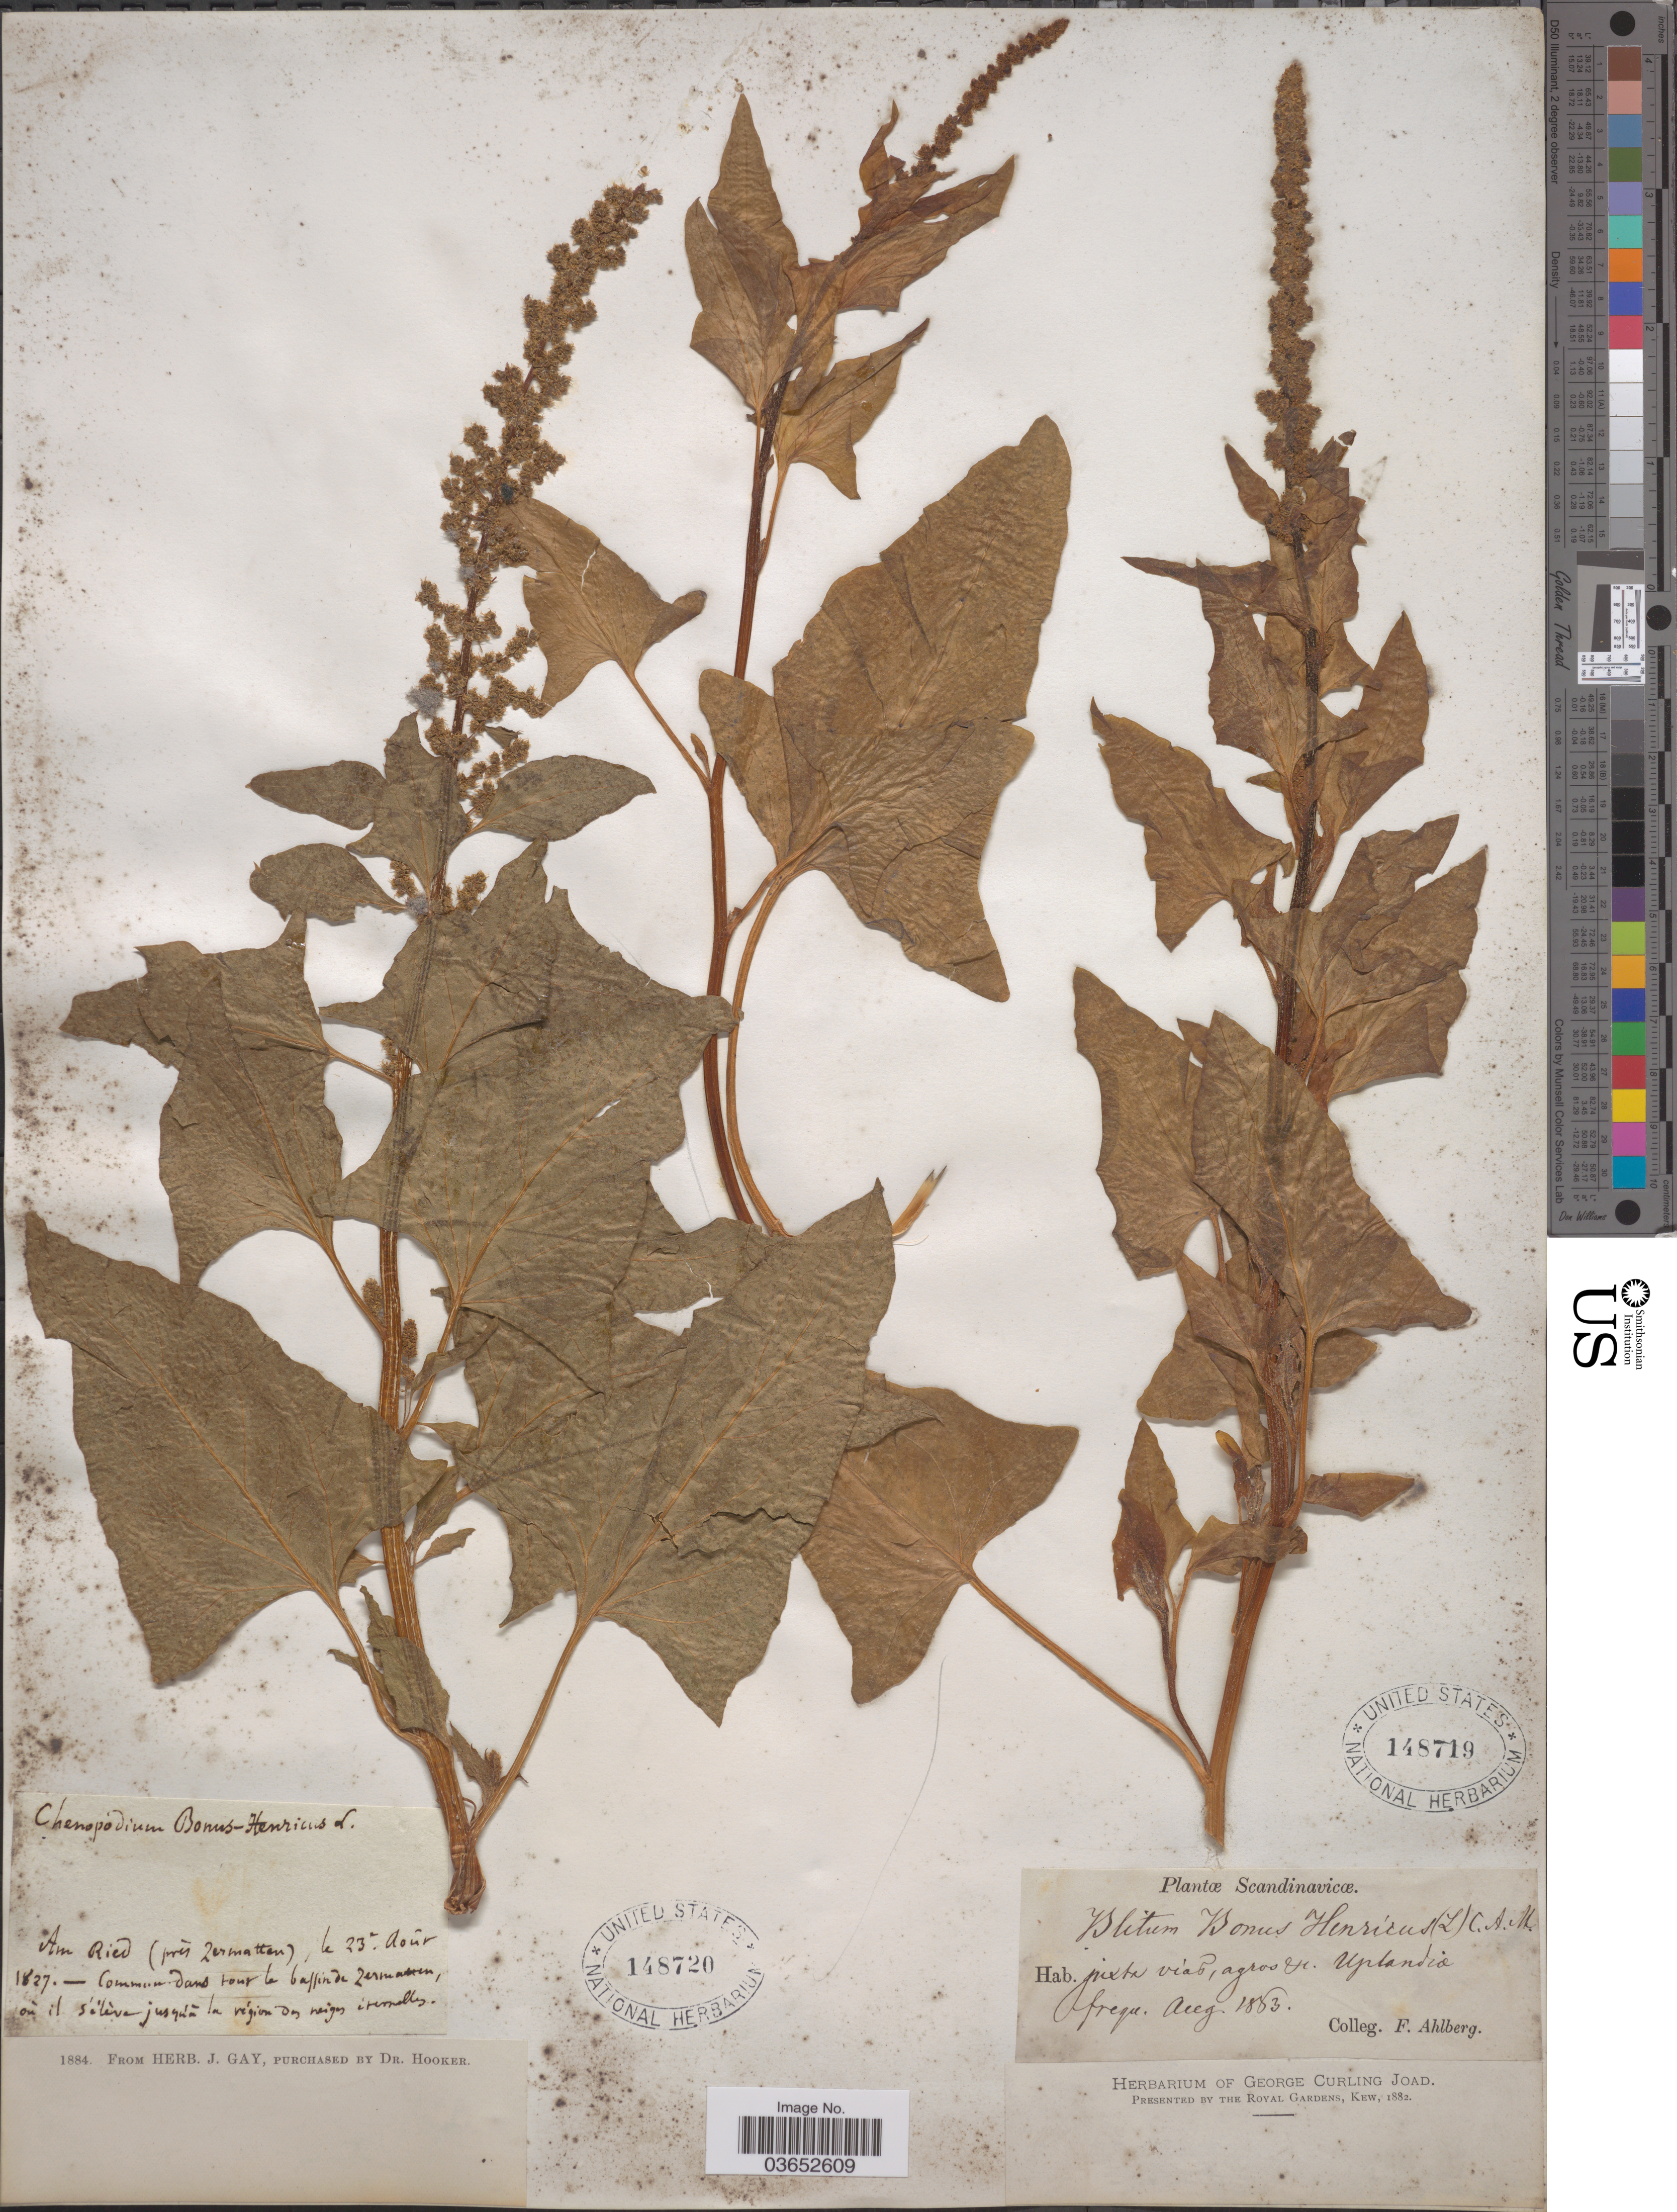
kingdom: Plantae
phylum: Tracheophyta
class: Magnoliopsida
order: Caryophyllales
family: Amaranthaceae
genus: Chenopodium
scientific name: Chenopodium bonus-henricus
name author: L.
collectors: ex herb. J. Gay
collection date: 1827-08-23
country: Switzerland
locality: Am Ried (prés Zermatten). Commun dans tour la baffin de Zermatten.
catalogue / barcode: US 148720